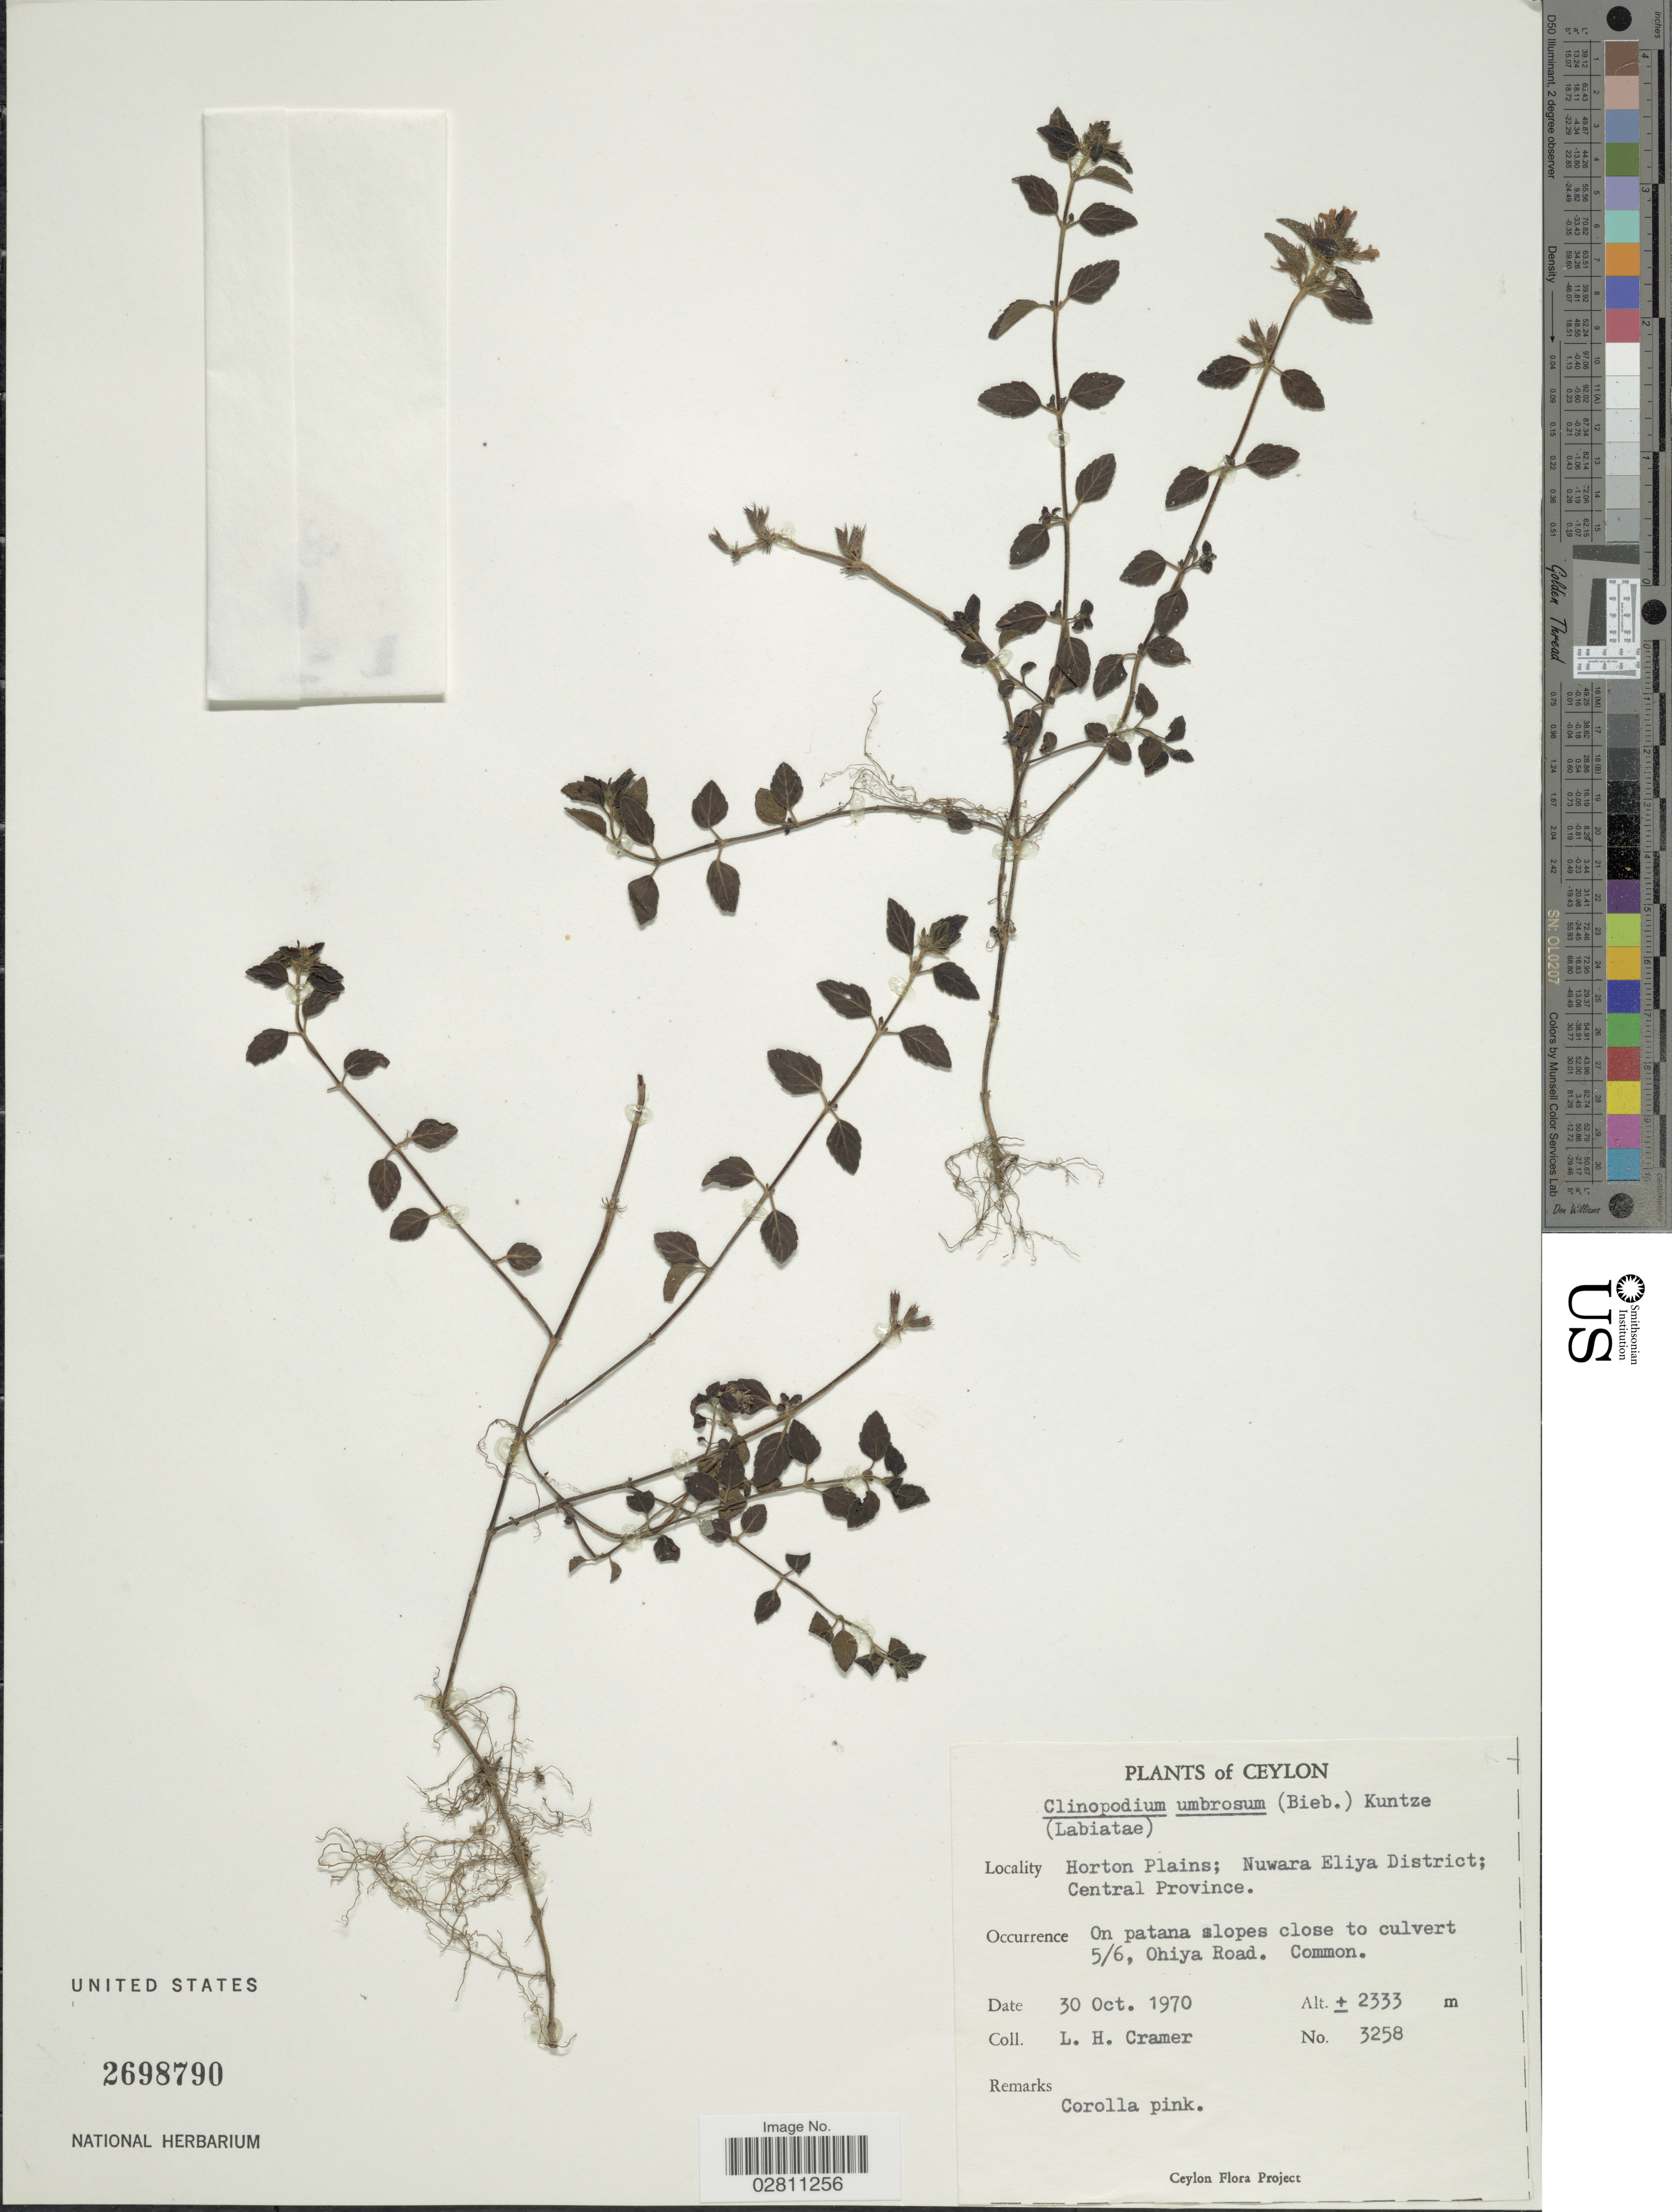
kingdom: Plantae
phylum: Tracheophyta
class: Magnoliopsida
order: Lamiales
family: Lamiaceae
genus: Clinopodium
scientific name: Clinopodium umbrosum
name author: (M. Bieb.) C. Koch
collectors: L. H. Cramer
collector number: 3258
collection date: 1970-10-30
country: Sri Lanka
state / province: Central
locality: Ceylon, Horton Plains; Nuwara Eliya District; Central Province, On patana slopes close to culvert 5/6, Ohiya Road.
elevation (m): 2333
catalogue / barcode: US 2698790